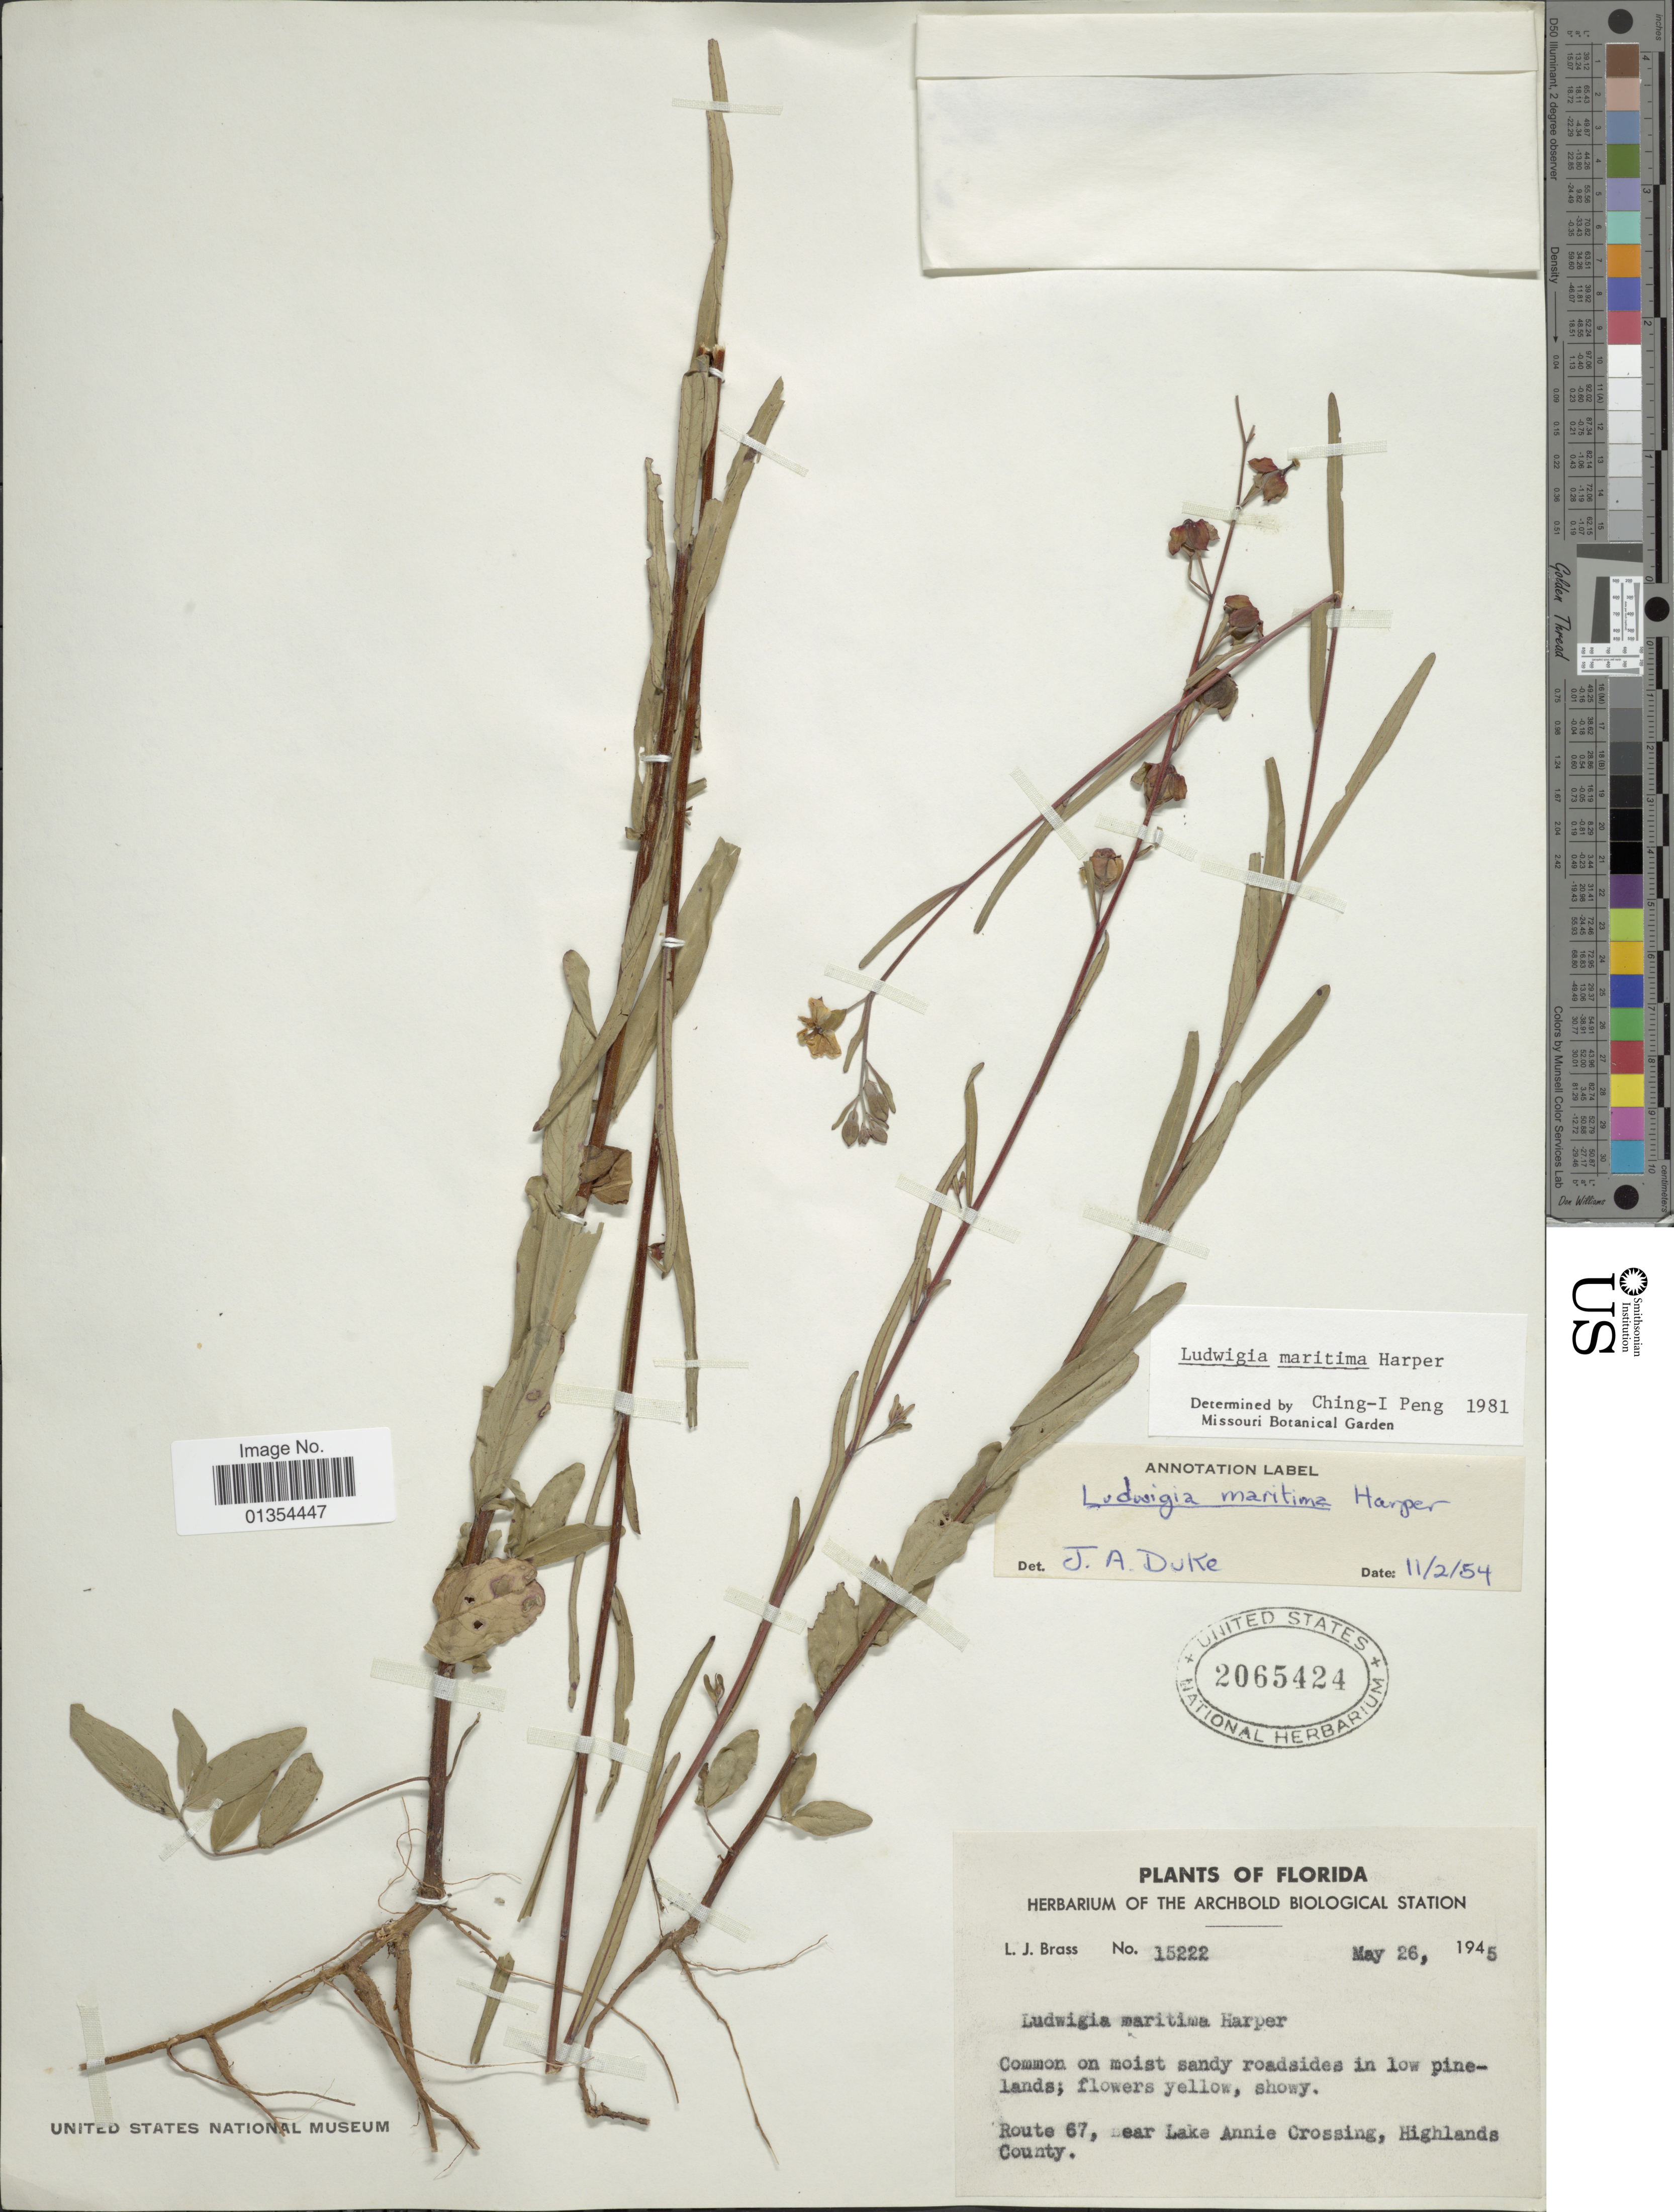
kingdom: Plantae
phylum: Tracheophyta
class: Magnoliopsida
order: Myrtales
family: Onagraceae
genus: Ludwigia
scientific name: Ludwigia maritima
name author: R.M. Harper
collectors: L. J. Brass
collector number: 15222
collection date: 1945-05-26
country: United States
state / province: Florida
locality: Route 67, near Lake Annie Crossing, Highlands County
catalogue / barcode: US 2065424